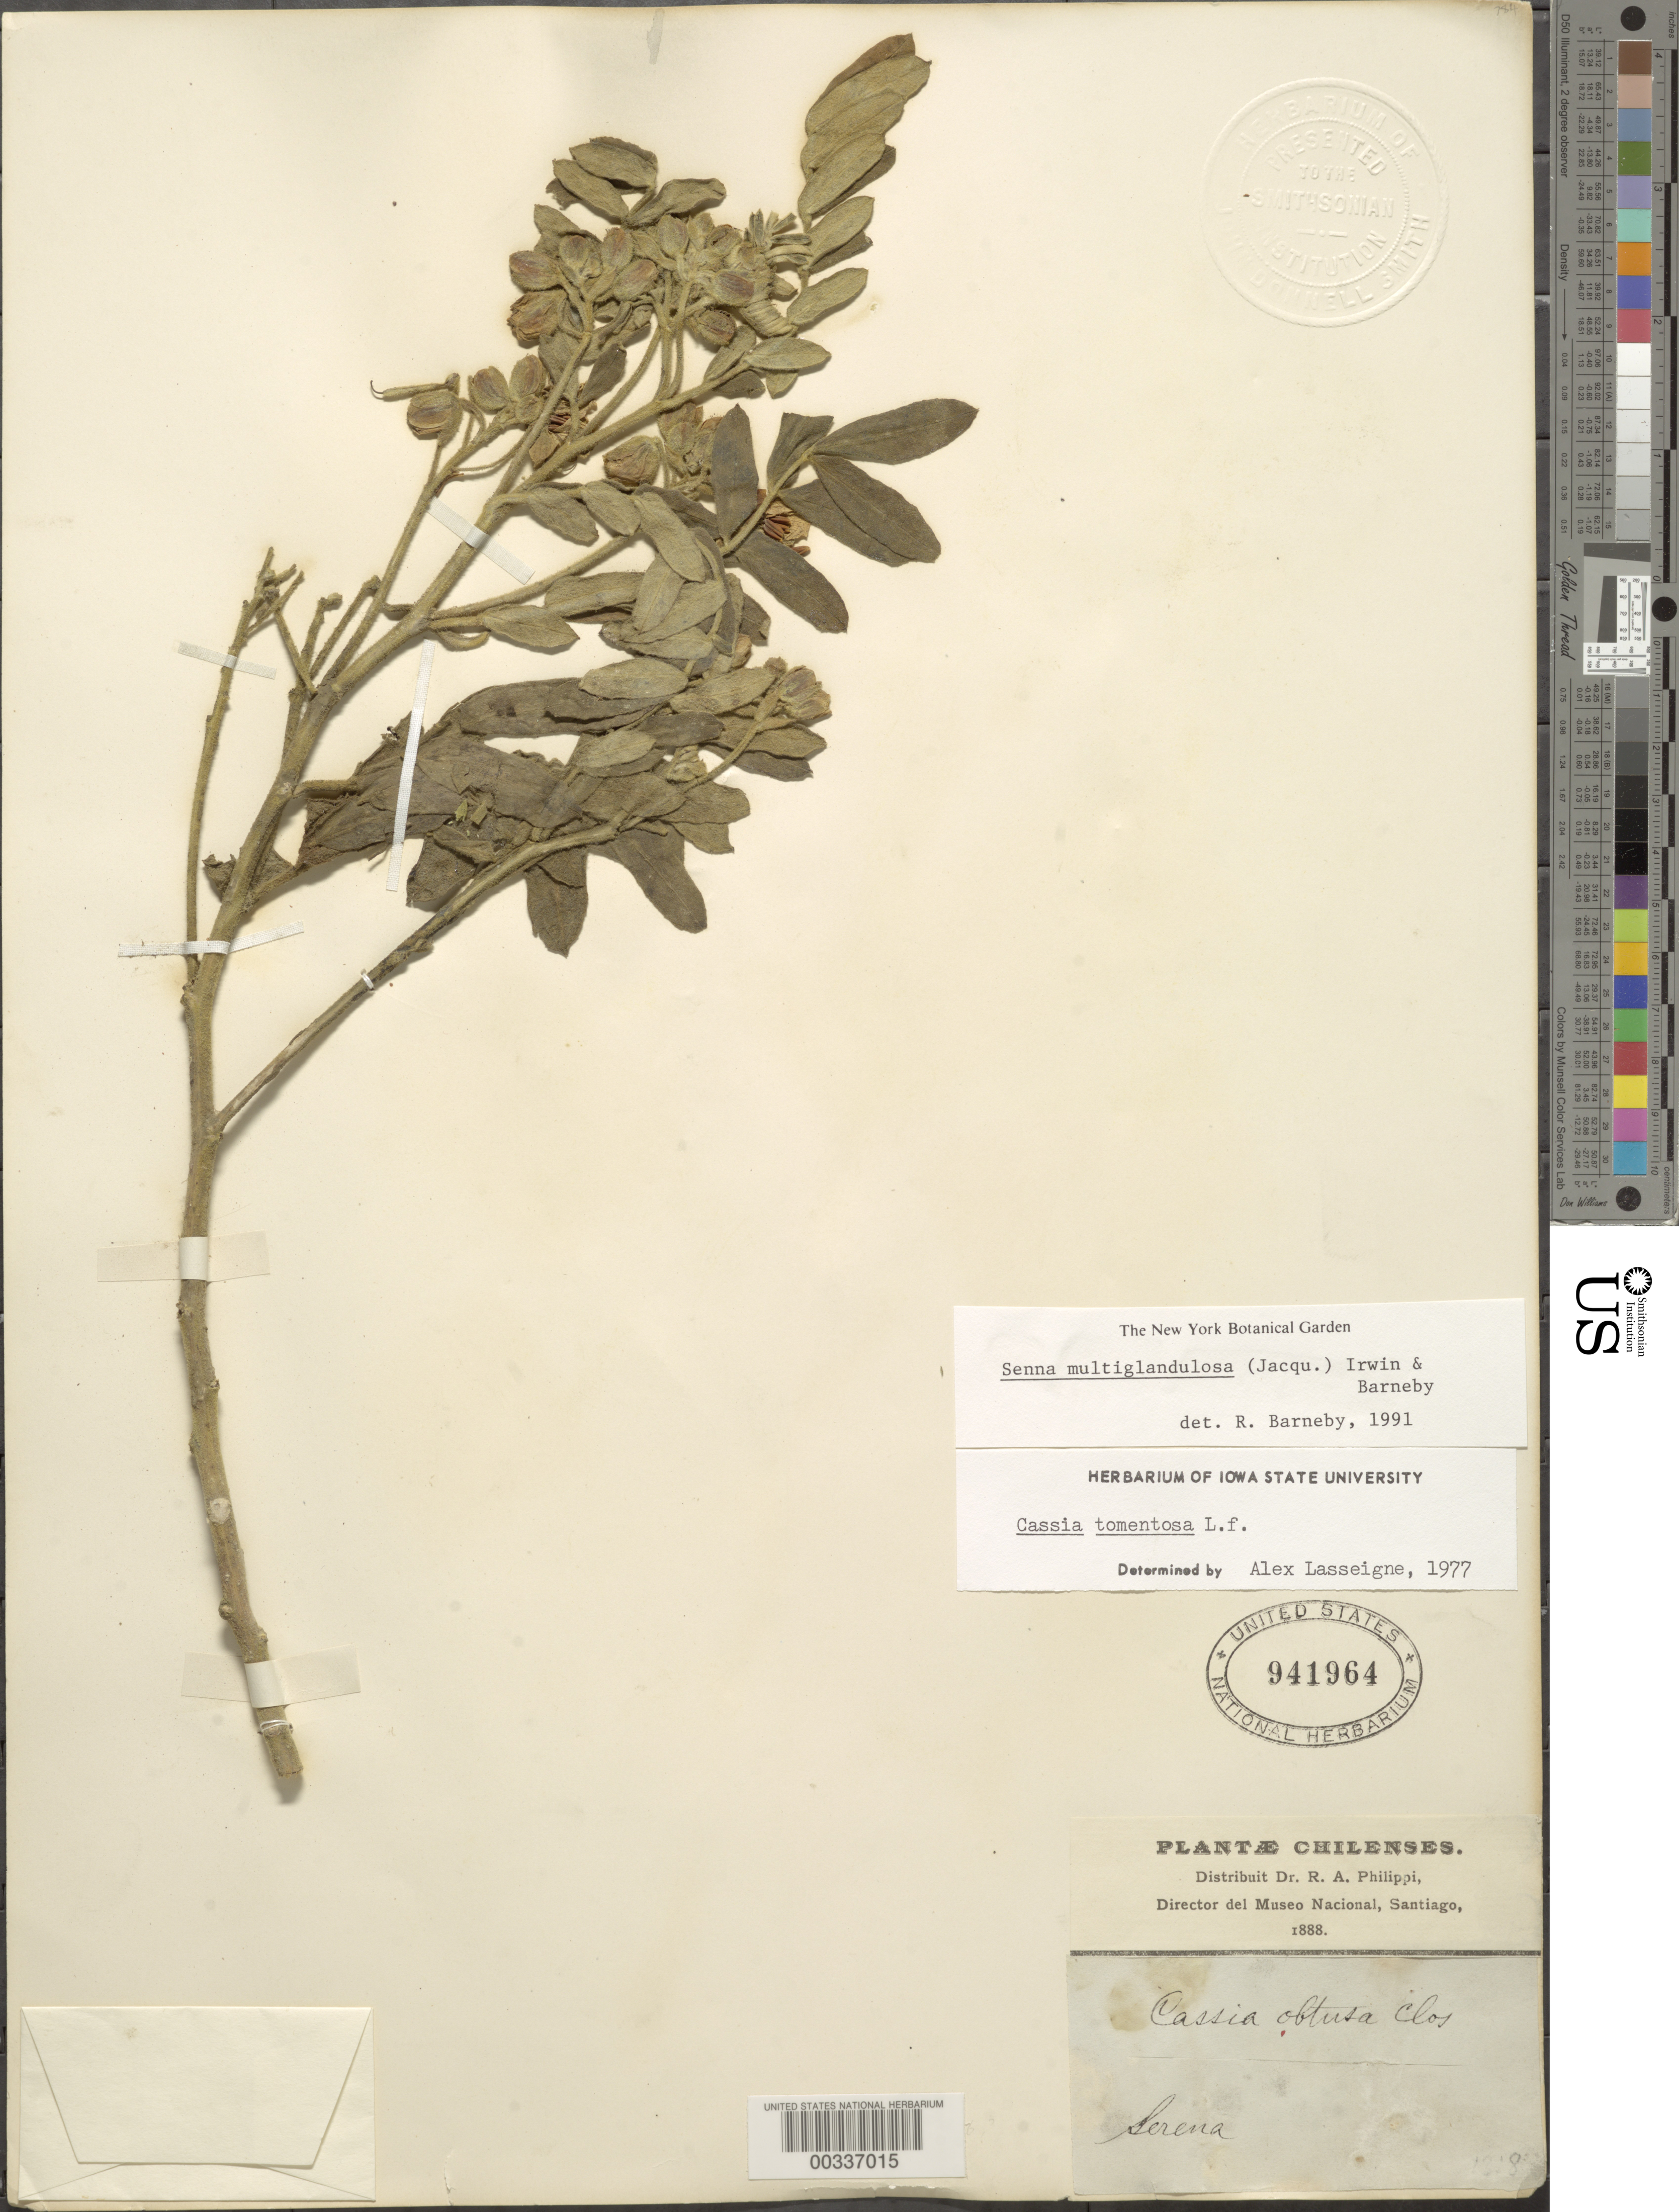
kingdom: Plantae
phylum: Tracheophyta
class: Magnoliopsida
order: Fabales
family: Fabaceae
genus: Senna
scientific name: Senna multiglandulosa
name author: (Jacq.) H.S. Irwin & Barneby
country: Chile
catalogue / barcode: US 941964